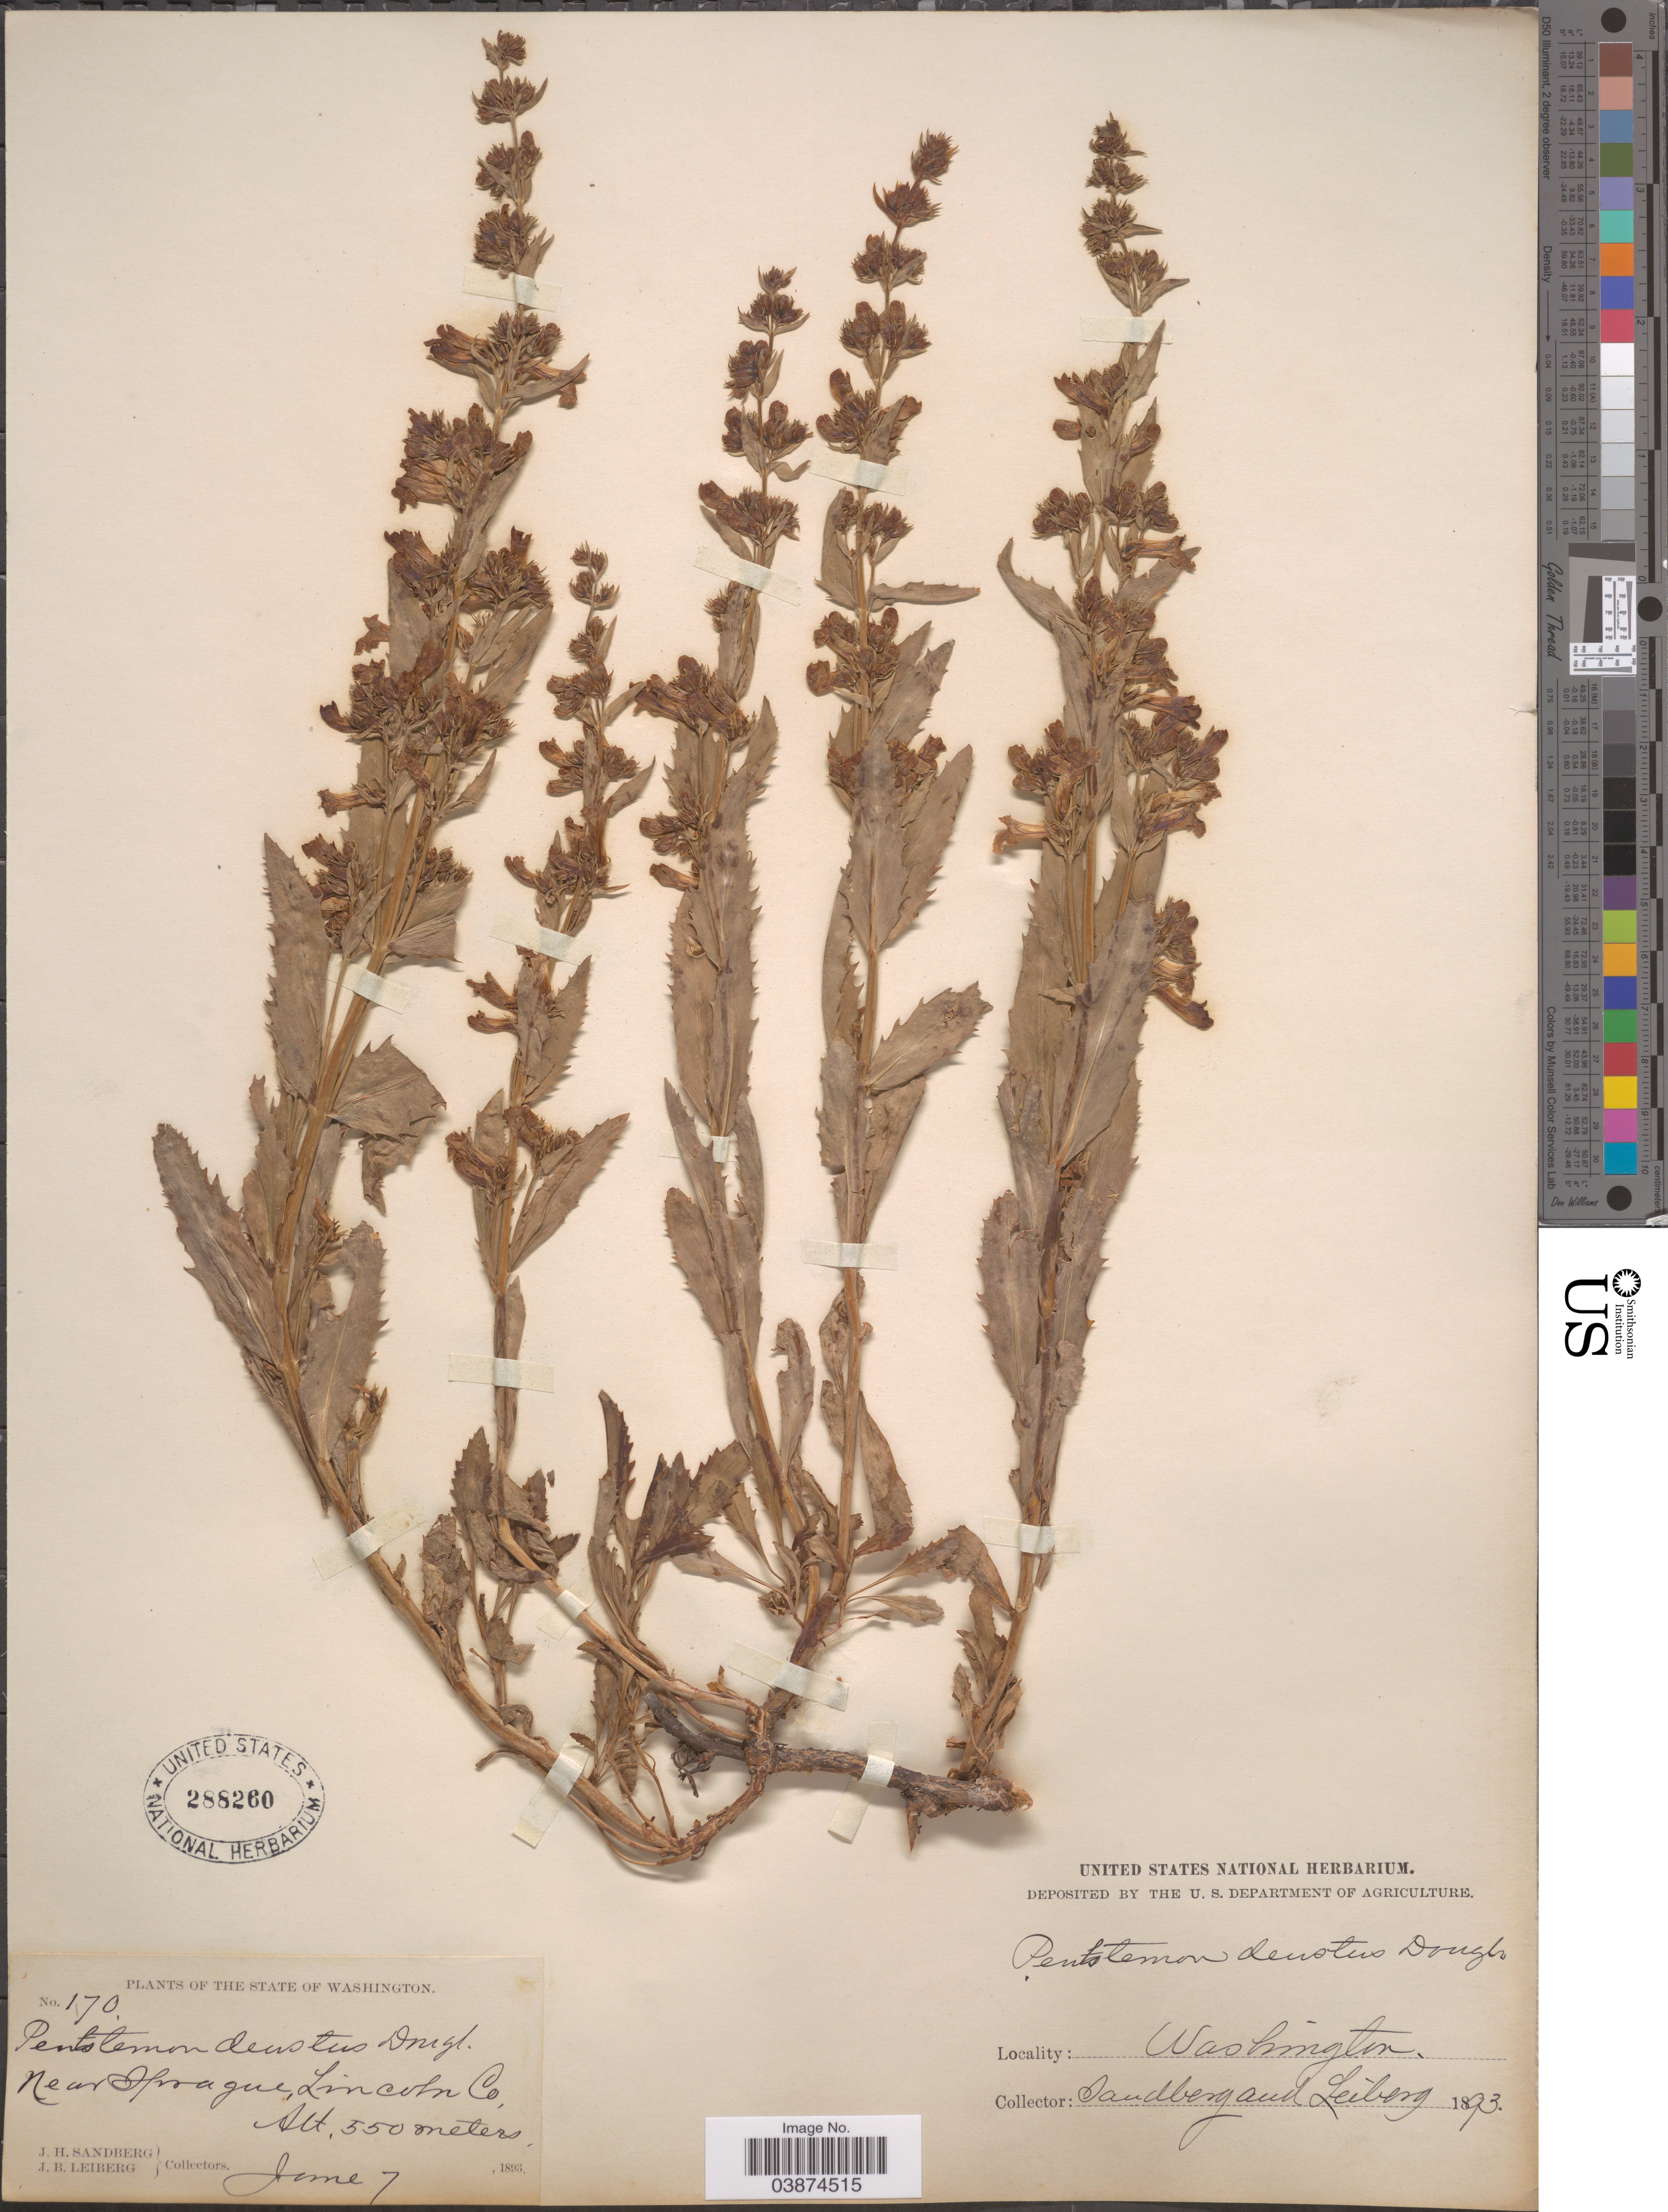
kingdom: Plantae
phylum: Tracheophyta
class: Magnoliopsida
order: Lamiales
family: Plantaginaceae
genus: Penstemon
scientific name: Penstemon deustus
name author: Douglas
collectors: J. H. Sandberg & J. B. Leiberg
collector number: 170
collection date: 1893-06-07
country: United States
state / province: Washington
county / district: Lincoln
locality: Near Sprague, Lincoln Co.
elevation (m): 550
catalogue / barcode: US 288260